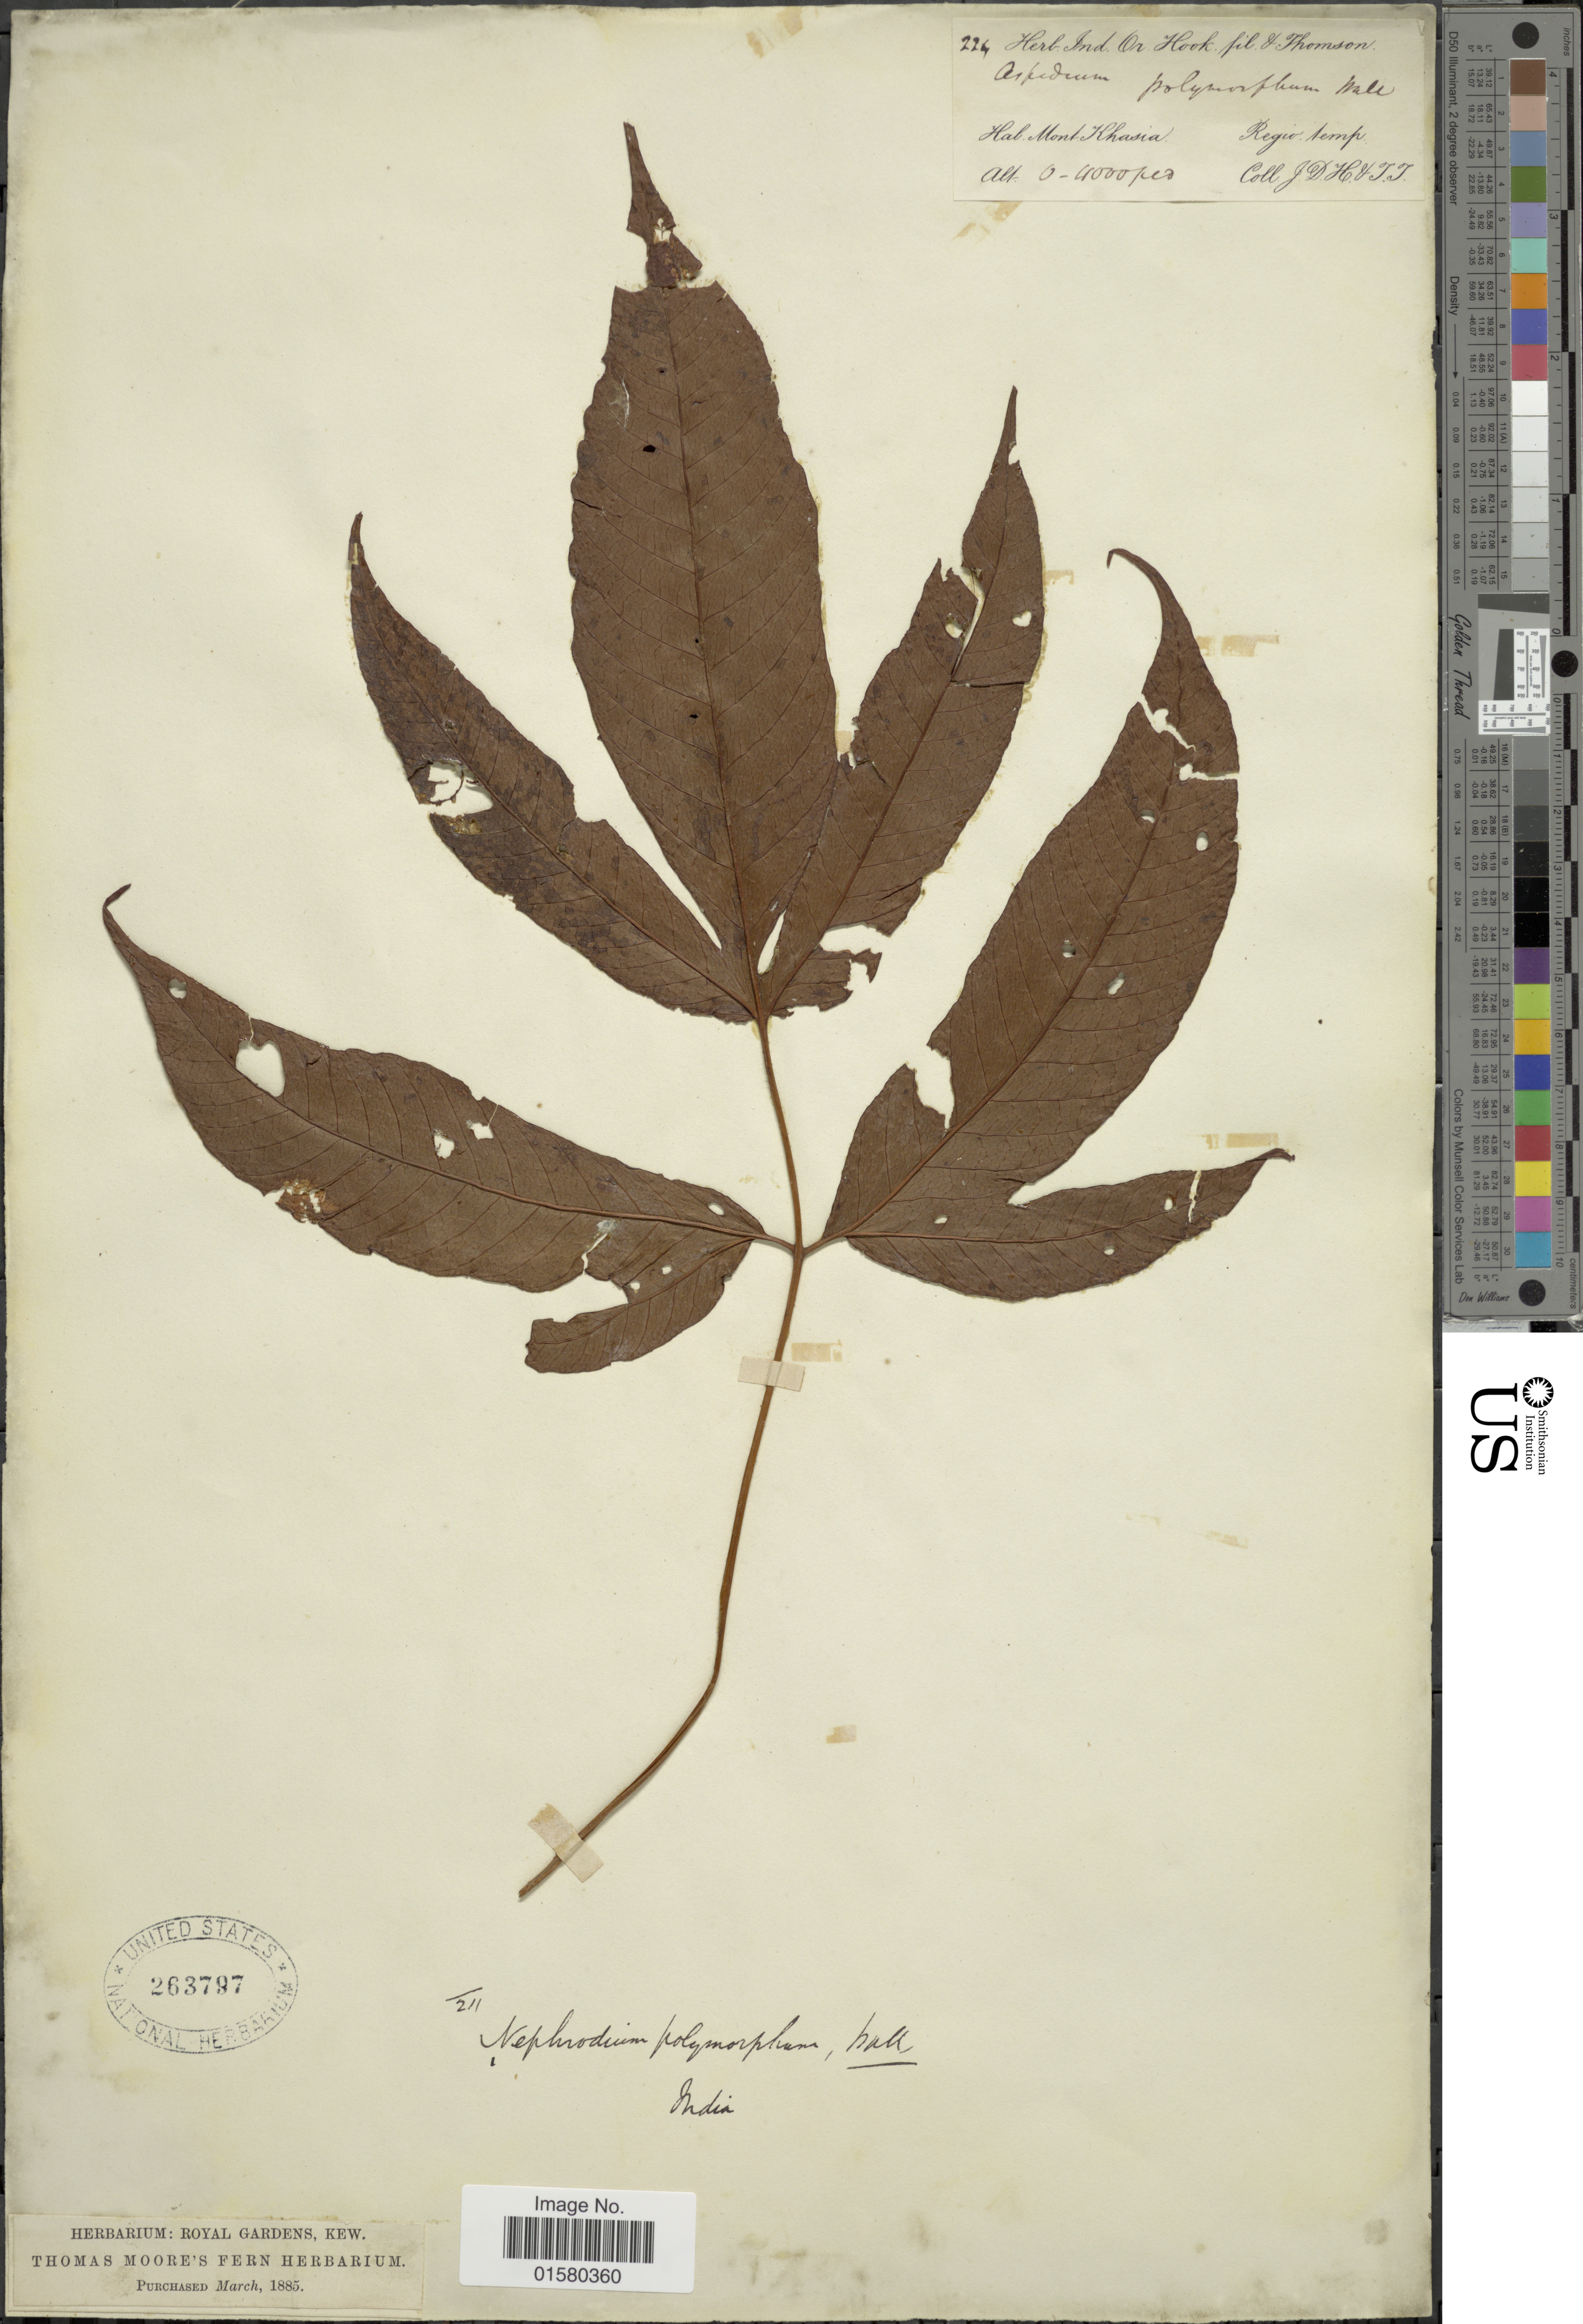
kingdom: Plantae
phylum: Tracheophyta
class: Polypodiopsida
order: Polypodiales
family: Tectariaceae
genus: Tectaria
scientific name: Tectaria polymorpha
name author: (Wall. ex Hook.) Copel.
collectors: J. D. Hooker & T. Thomson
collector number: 224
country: India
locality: Mont Khasia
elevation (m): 0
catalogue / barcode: US 263797